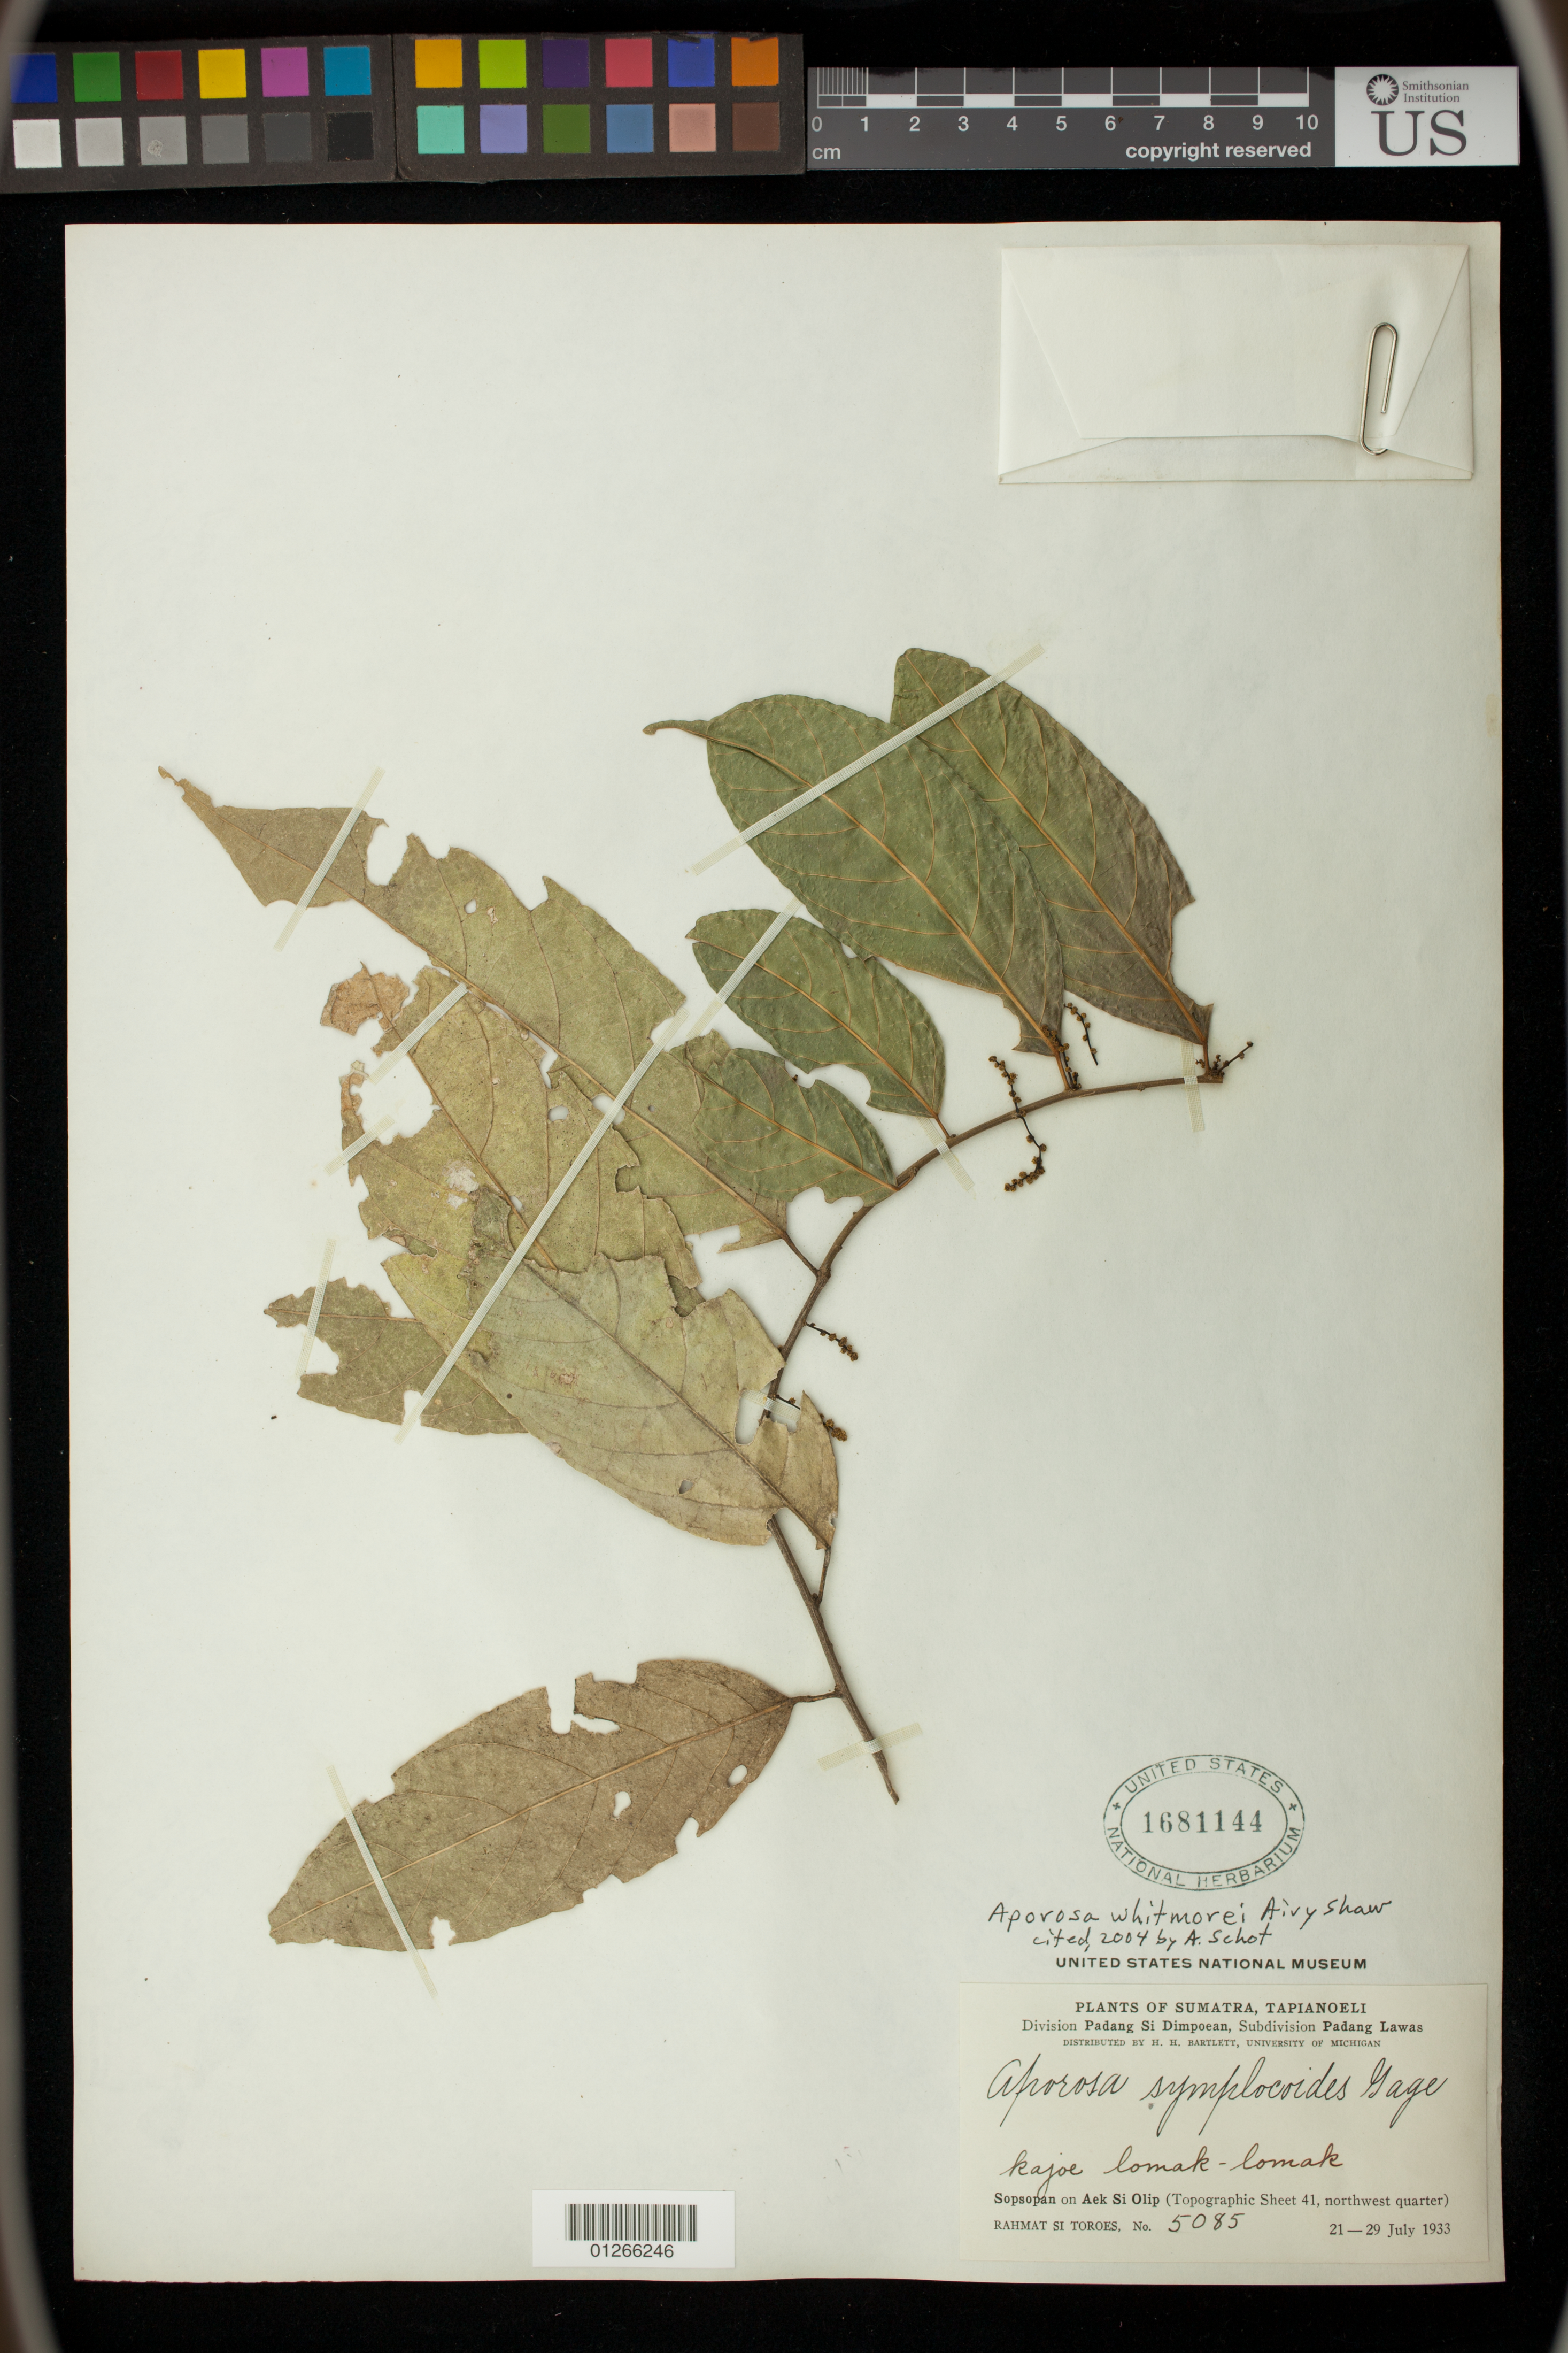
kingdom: Plantae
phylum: Tracheophyta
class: Magnoliopsida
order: Malpighiales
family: Phyllanthaceae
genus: Aporosa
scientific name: Aporosa whitmorei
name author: Airy Shaw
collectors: Rahmat Si Boeea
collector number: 5085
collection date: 1933-07-21/1933-07-29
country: Indonesia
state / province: Sumatra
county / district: Sumatera Utara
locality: Sumatra, Tapianoeli [Tapanuli]. Division Padang Si Dimpoean [Sidempuan], Subdivision Padang Lawas. Sopsopan [Sosopan] on Aek Si Olip [Siolip] (Topographic Sheet 41, northwest quarter).